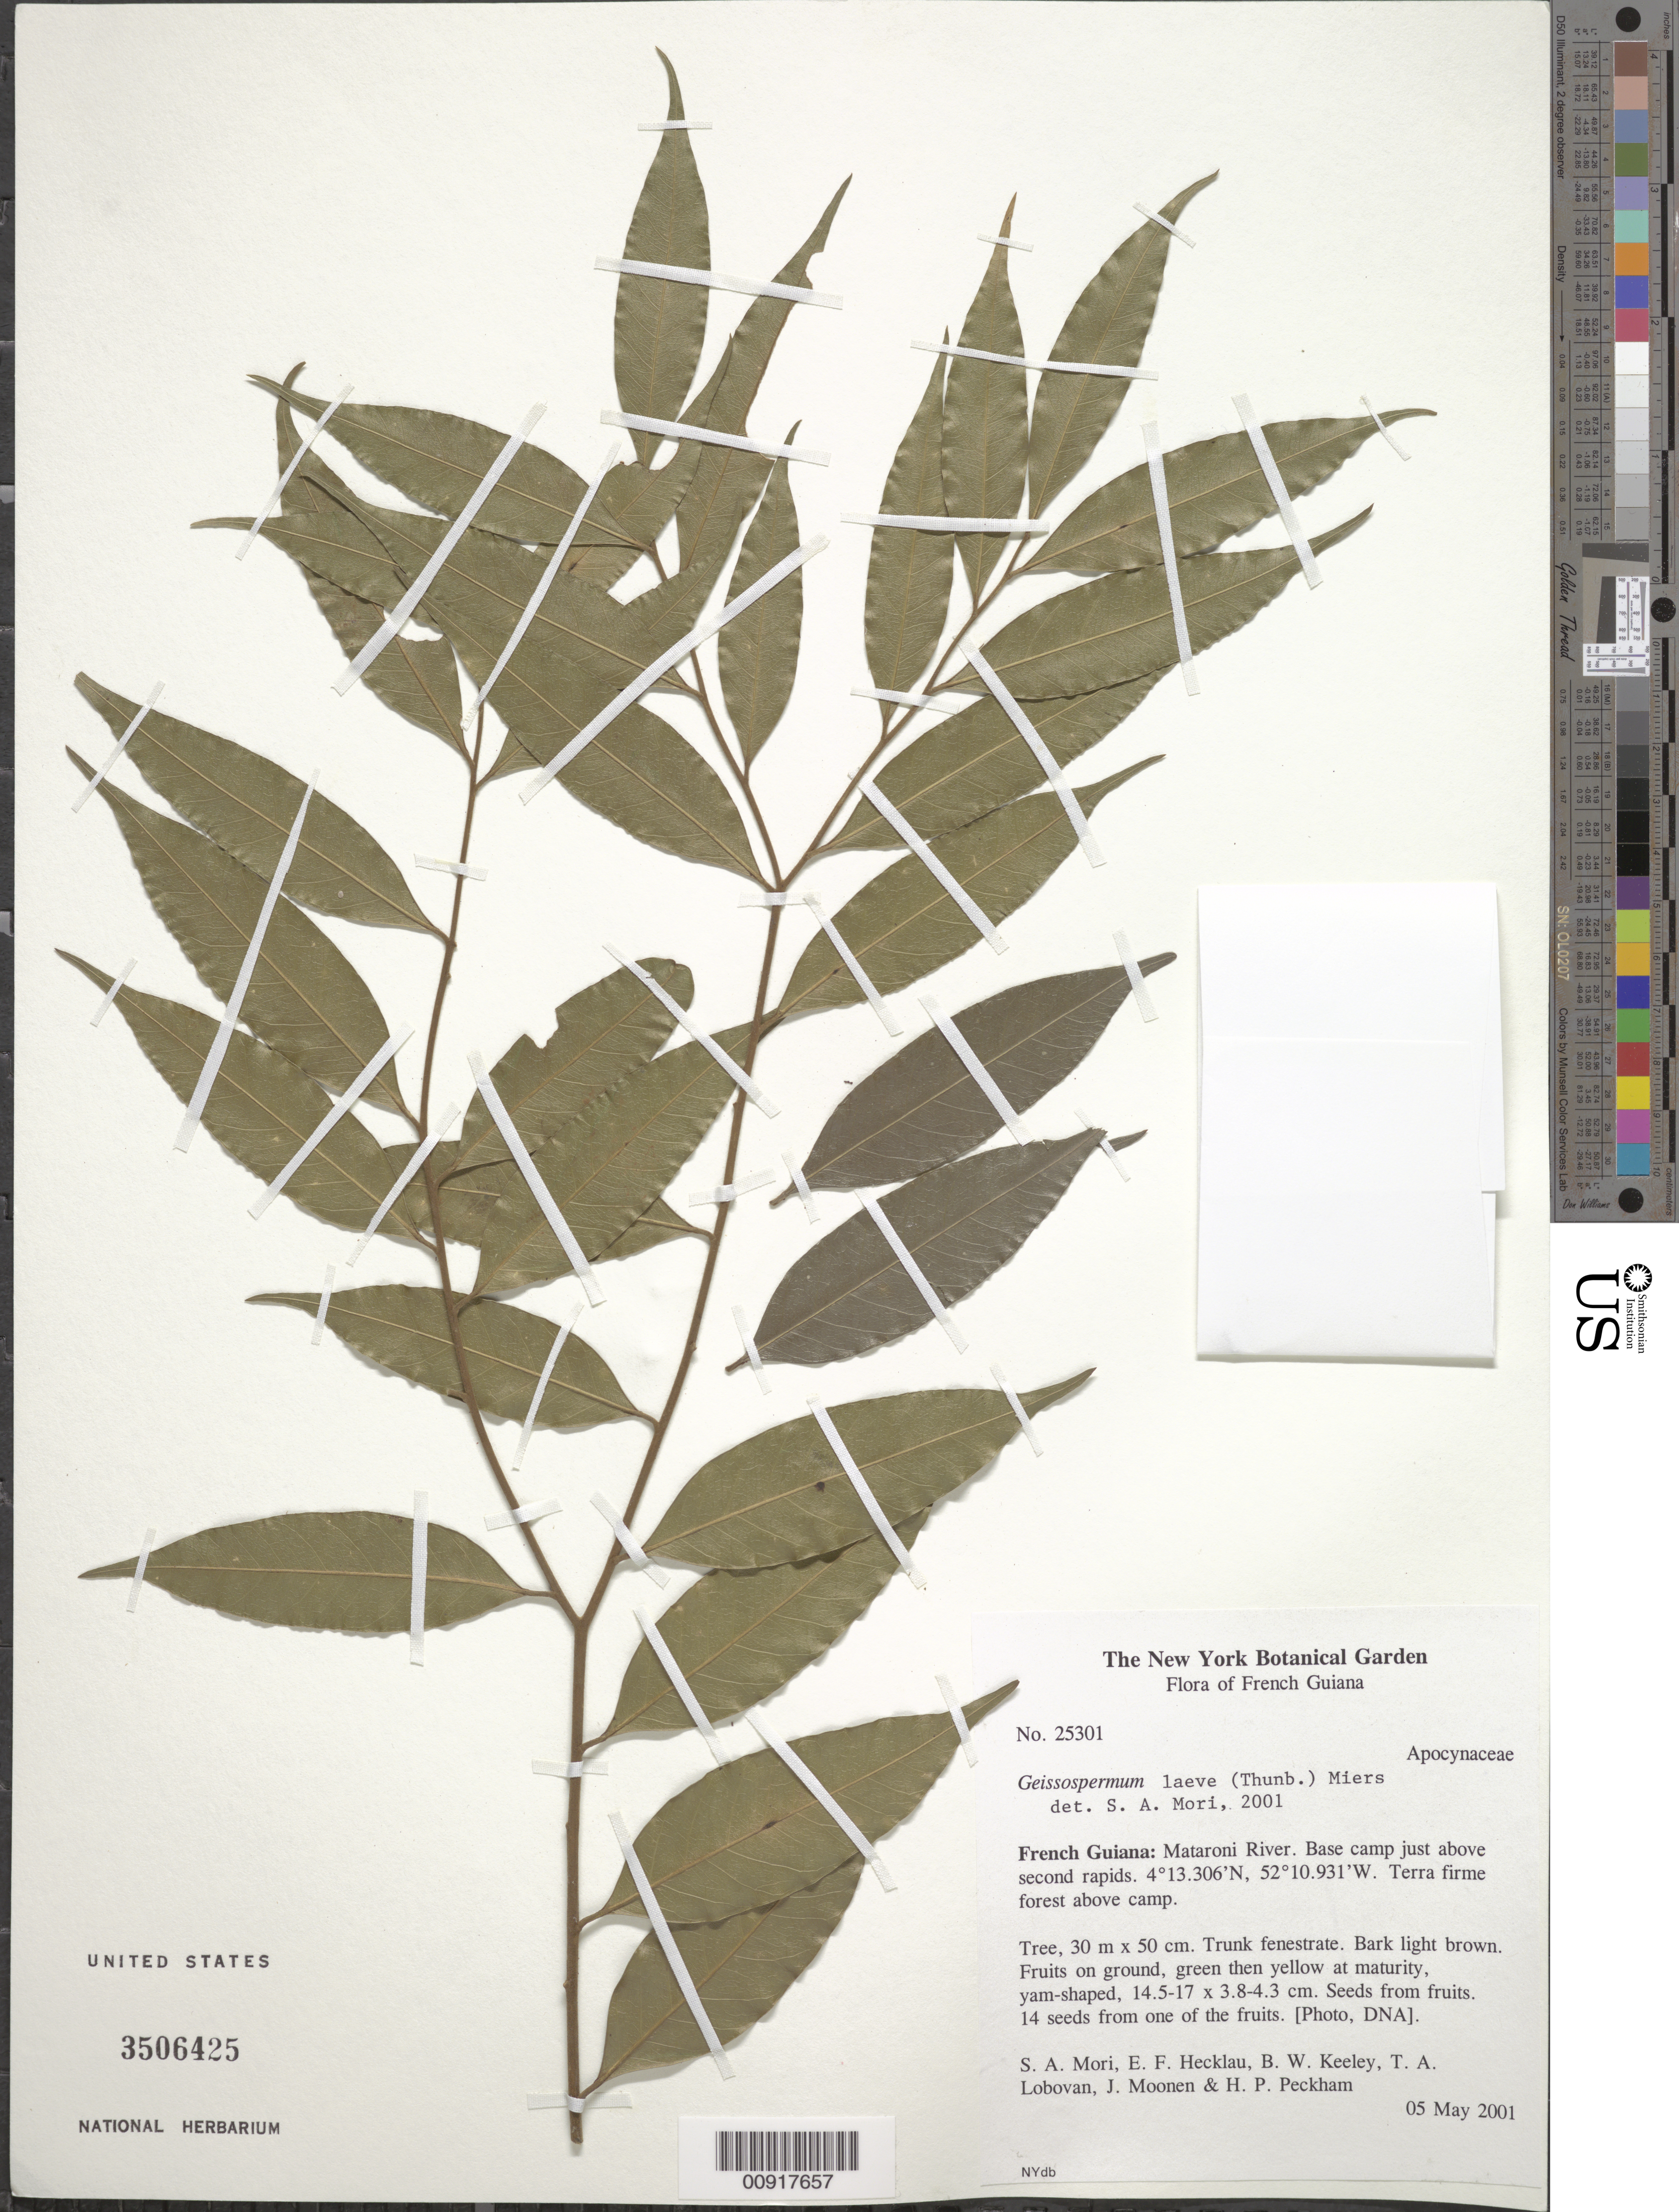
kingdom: Plantae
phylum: Tracheophyta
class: Magnoliopsida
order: Gentianales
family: Apocynaceae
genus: Geissospermum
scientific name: Geissospermum laeve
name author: (Thunb.) Miers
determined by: Mori, Scott A.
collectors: S. Mori, E. Hecklau, B. W. Keeley, T. Lobova, J. Moonen & H. Peckham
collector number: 25301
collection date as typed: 5-May-01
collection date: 2001-05-05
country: French Guiana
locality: Mataroni R., base camp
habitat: Terra firme forest above camp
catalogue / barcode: US 3506425